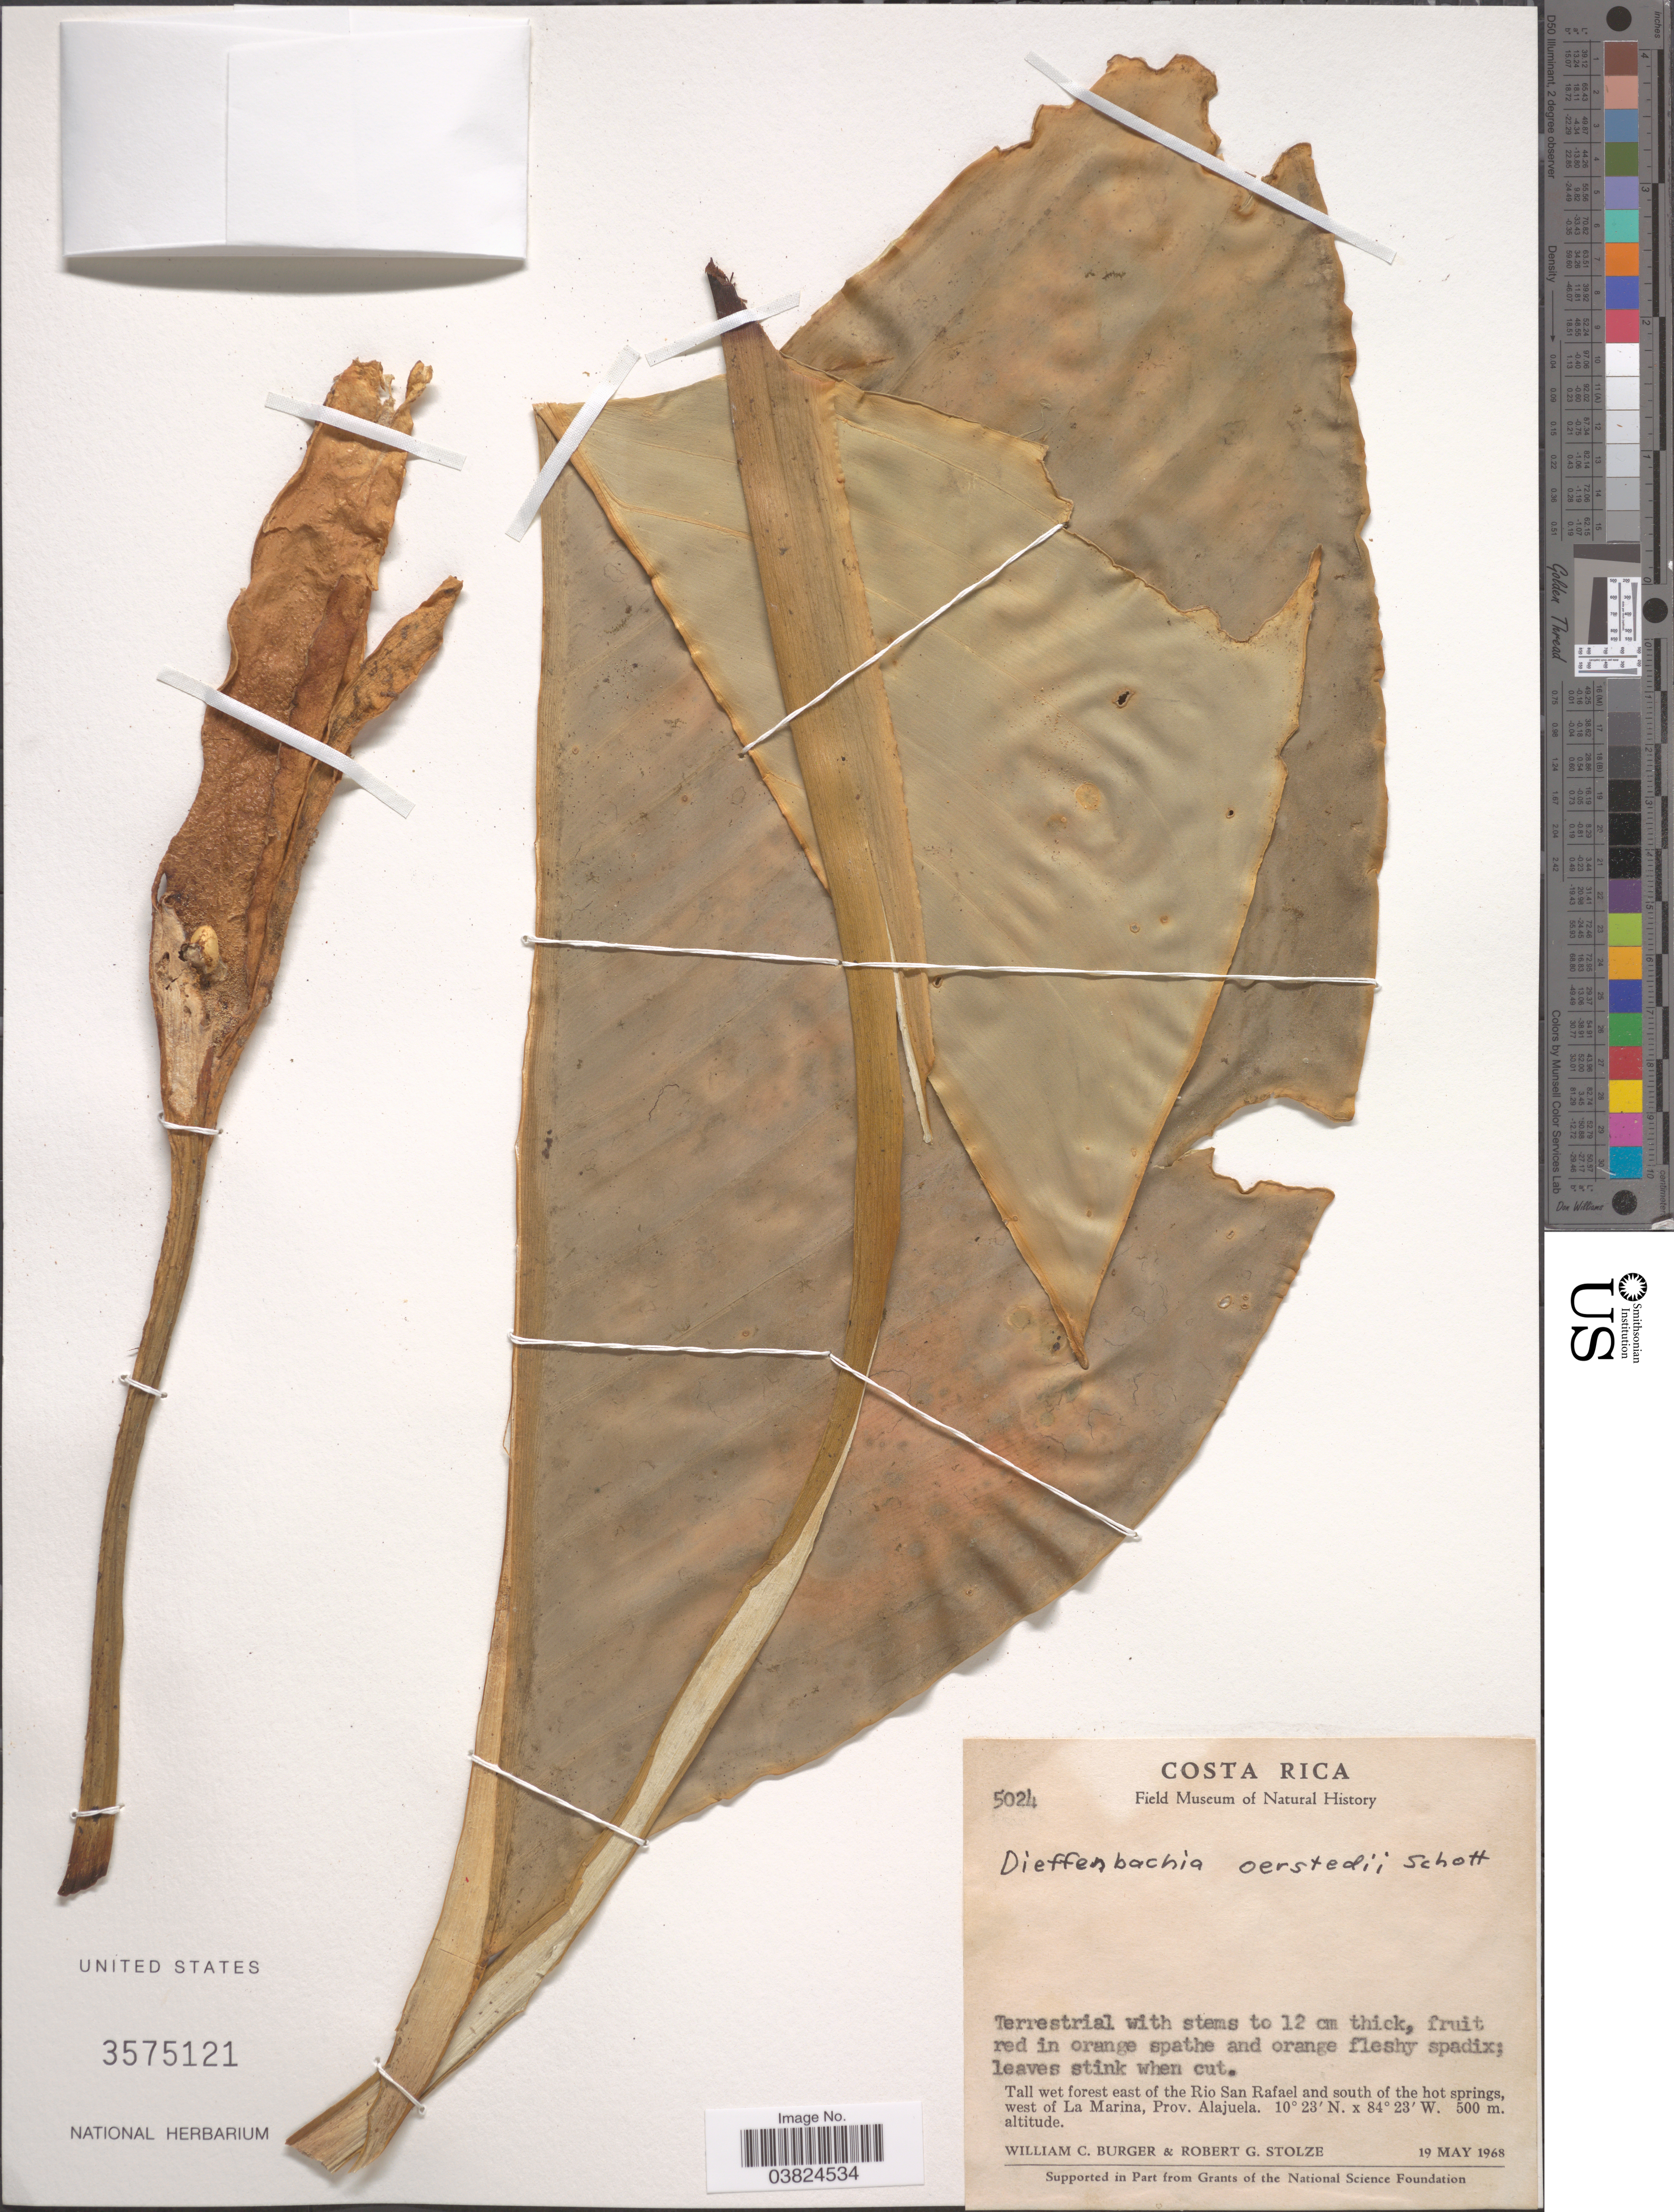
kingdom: Plantae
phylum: Tracheophyta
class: Liliopsida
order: Alismatales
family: Araceae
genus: Dieffenbachia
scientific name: Dieffenbachia oerstedii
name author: Schott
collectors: W. Burger & R. G. Stolze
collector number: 5024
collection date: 1968-05-19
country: Costa Rica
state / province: Alajuela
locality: East of the Rio San Rafael and south of the hot springs, west of La Marina.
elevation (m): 500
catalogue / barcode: US 3575121